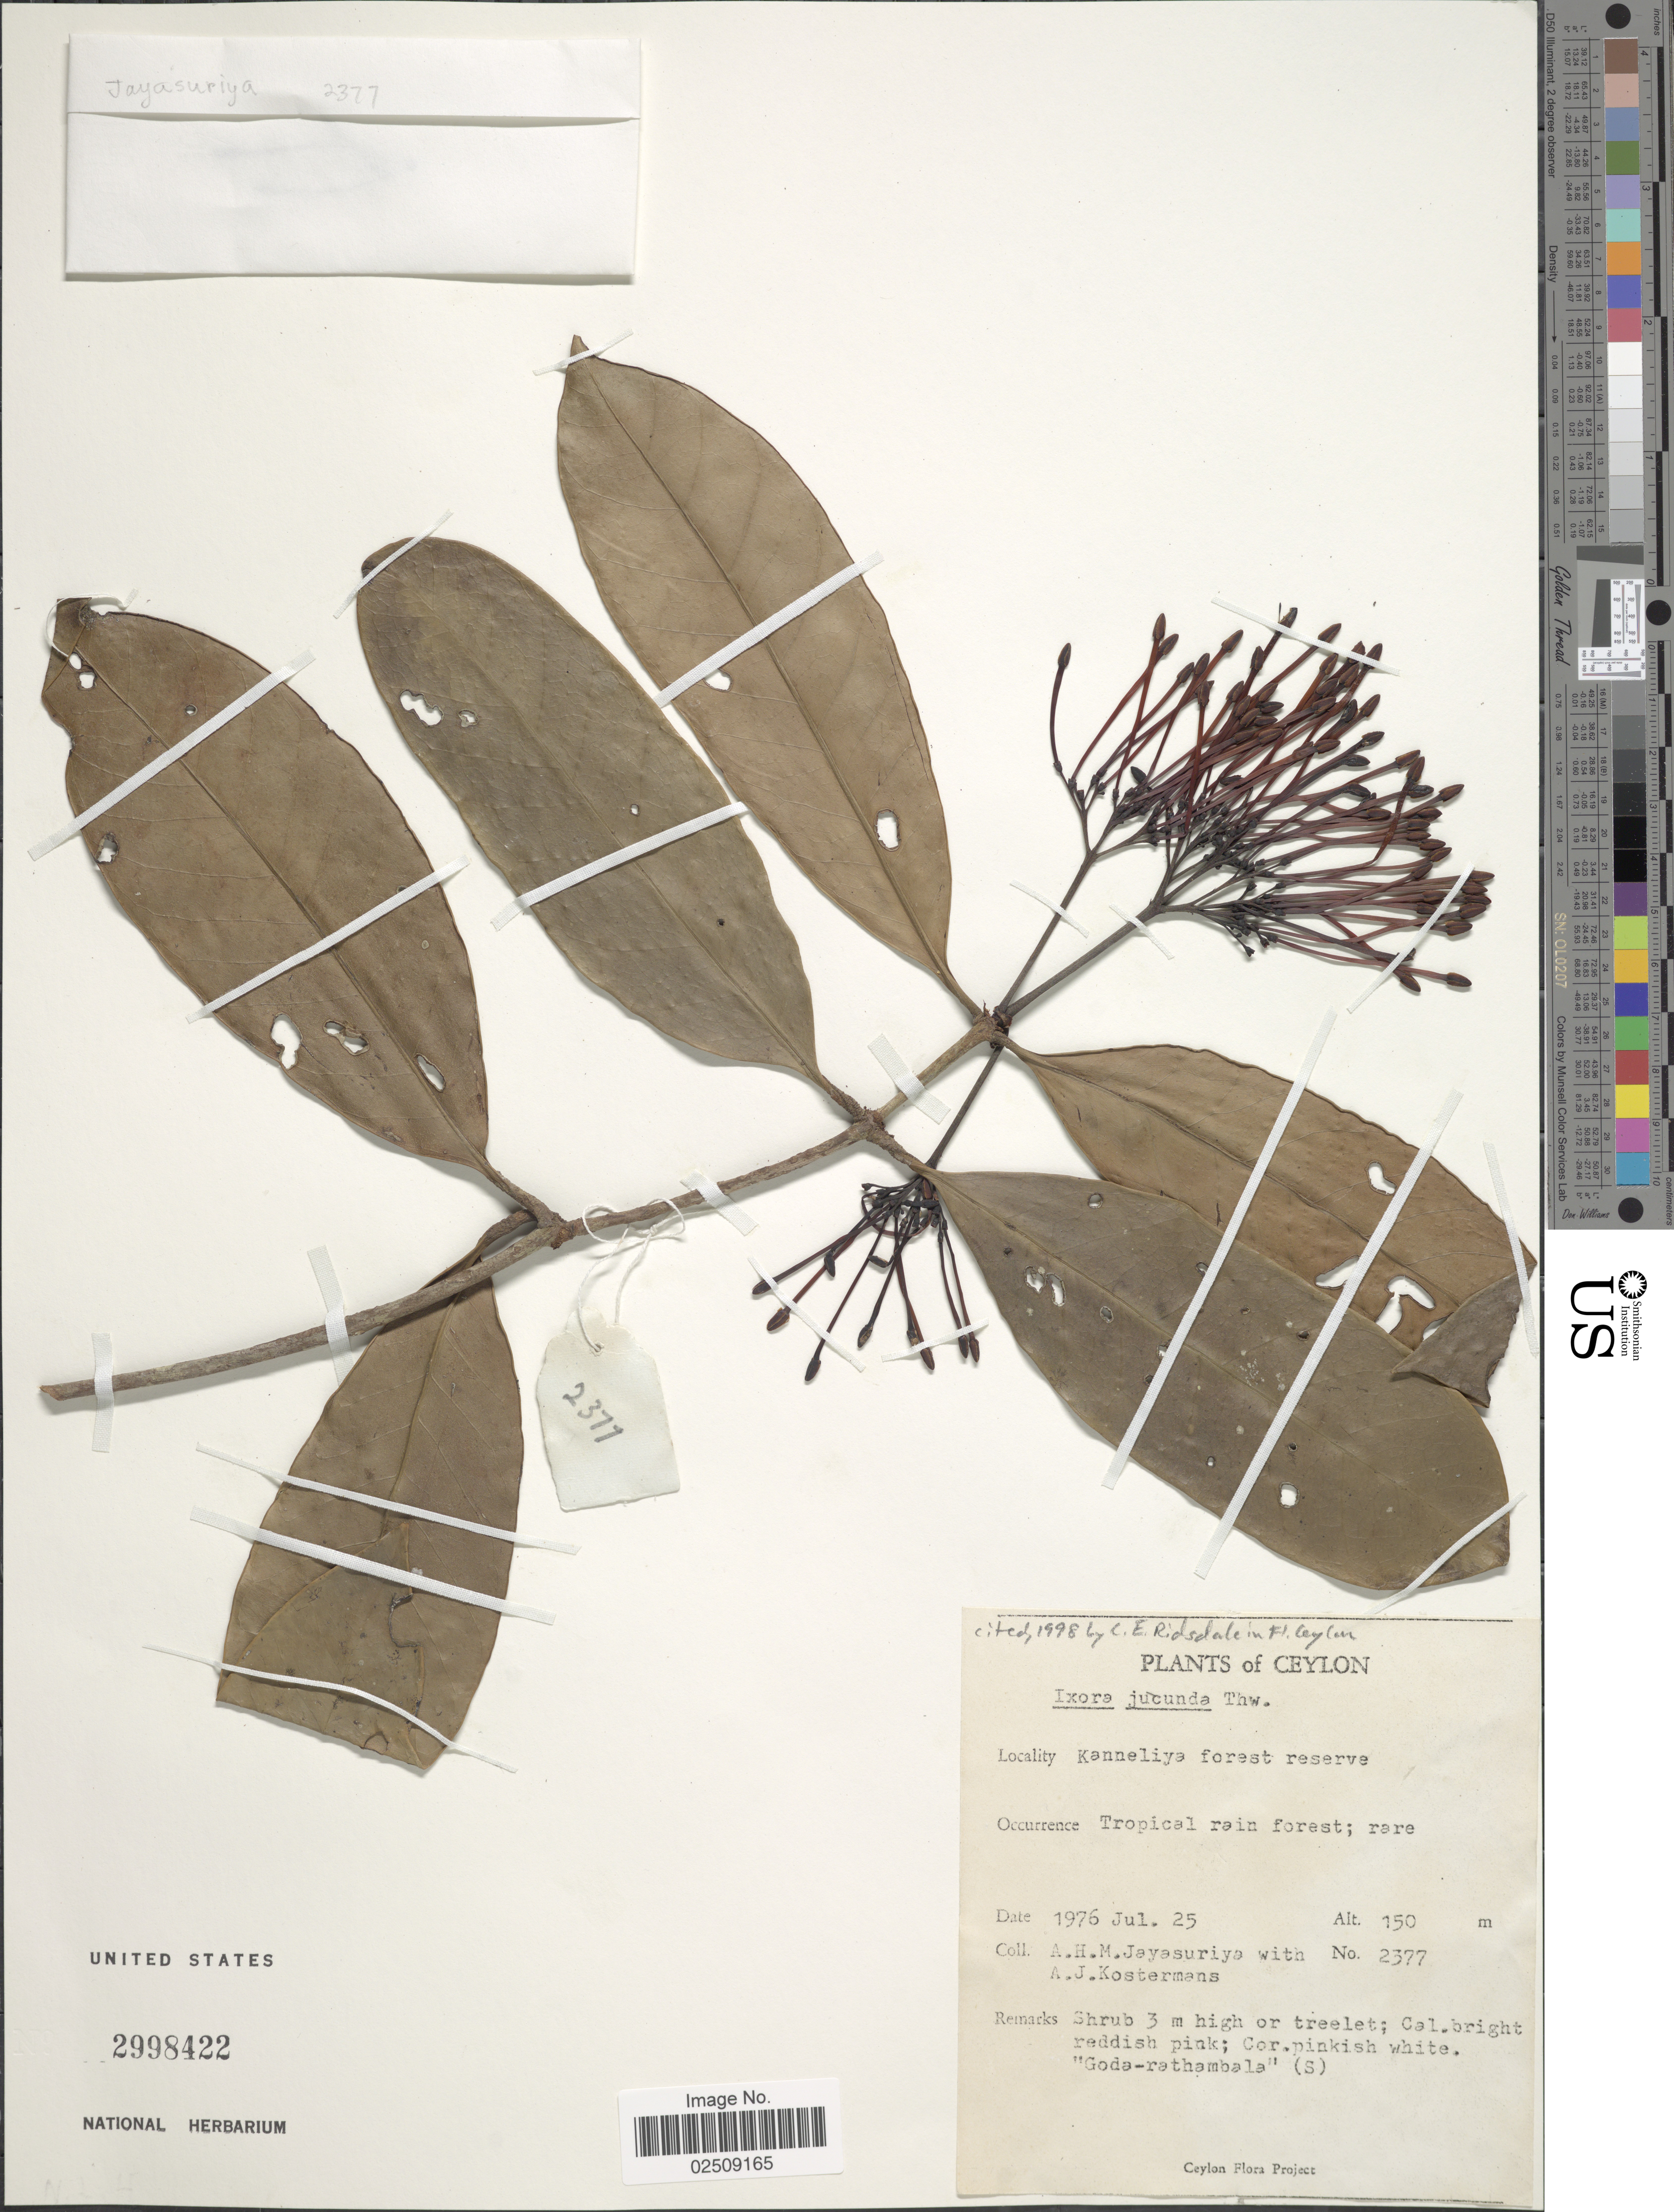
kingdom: Plantae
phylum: Tracheophyta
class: Magnoliopsida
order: Gentianales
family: Rubiaceae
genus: Ixora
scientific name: Ixora jucunda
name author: Thwaites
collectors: A. Jayasuriya & A. J. G. Kostermans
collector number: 2377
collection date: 1976-07-25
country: Sri Lanka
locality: Ceylon. Kanneliya forest reserve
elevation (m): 150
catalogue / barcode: US 2998422